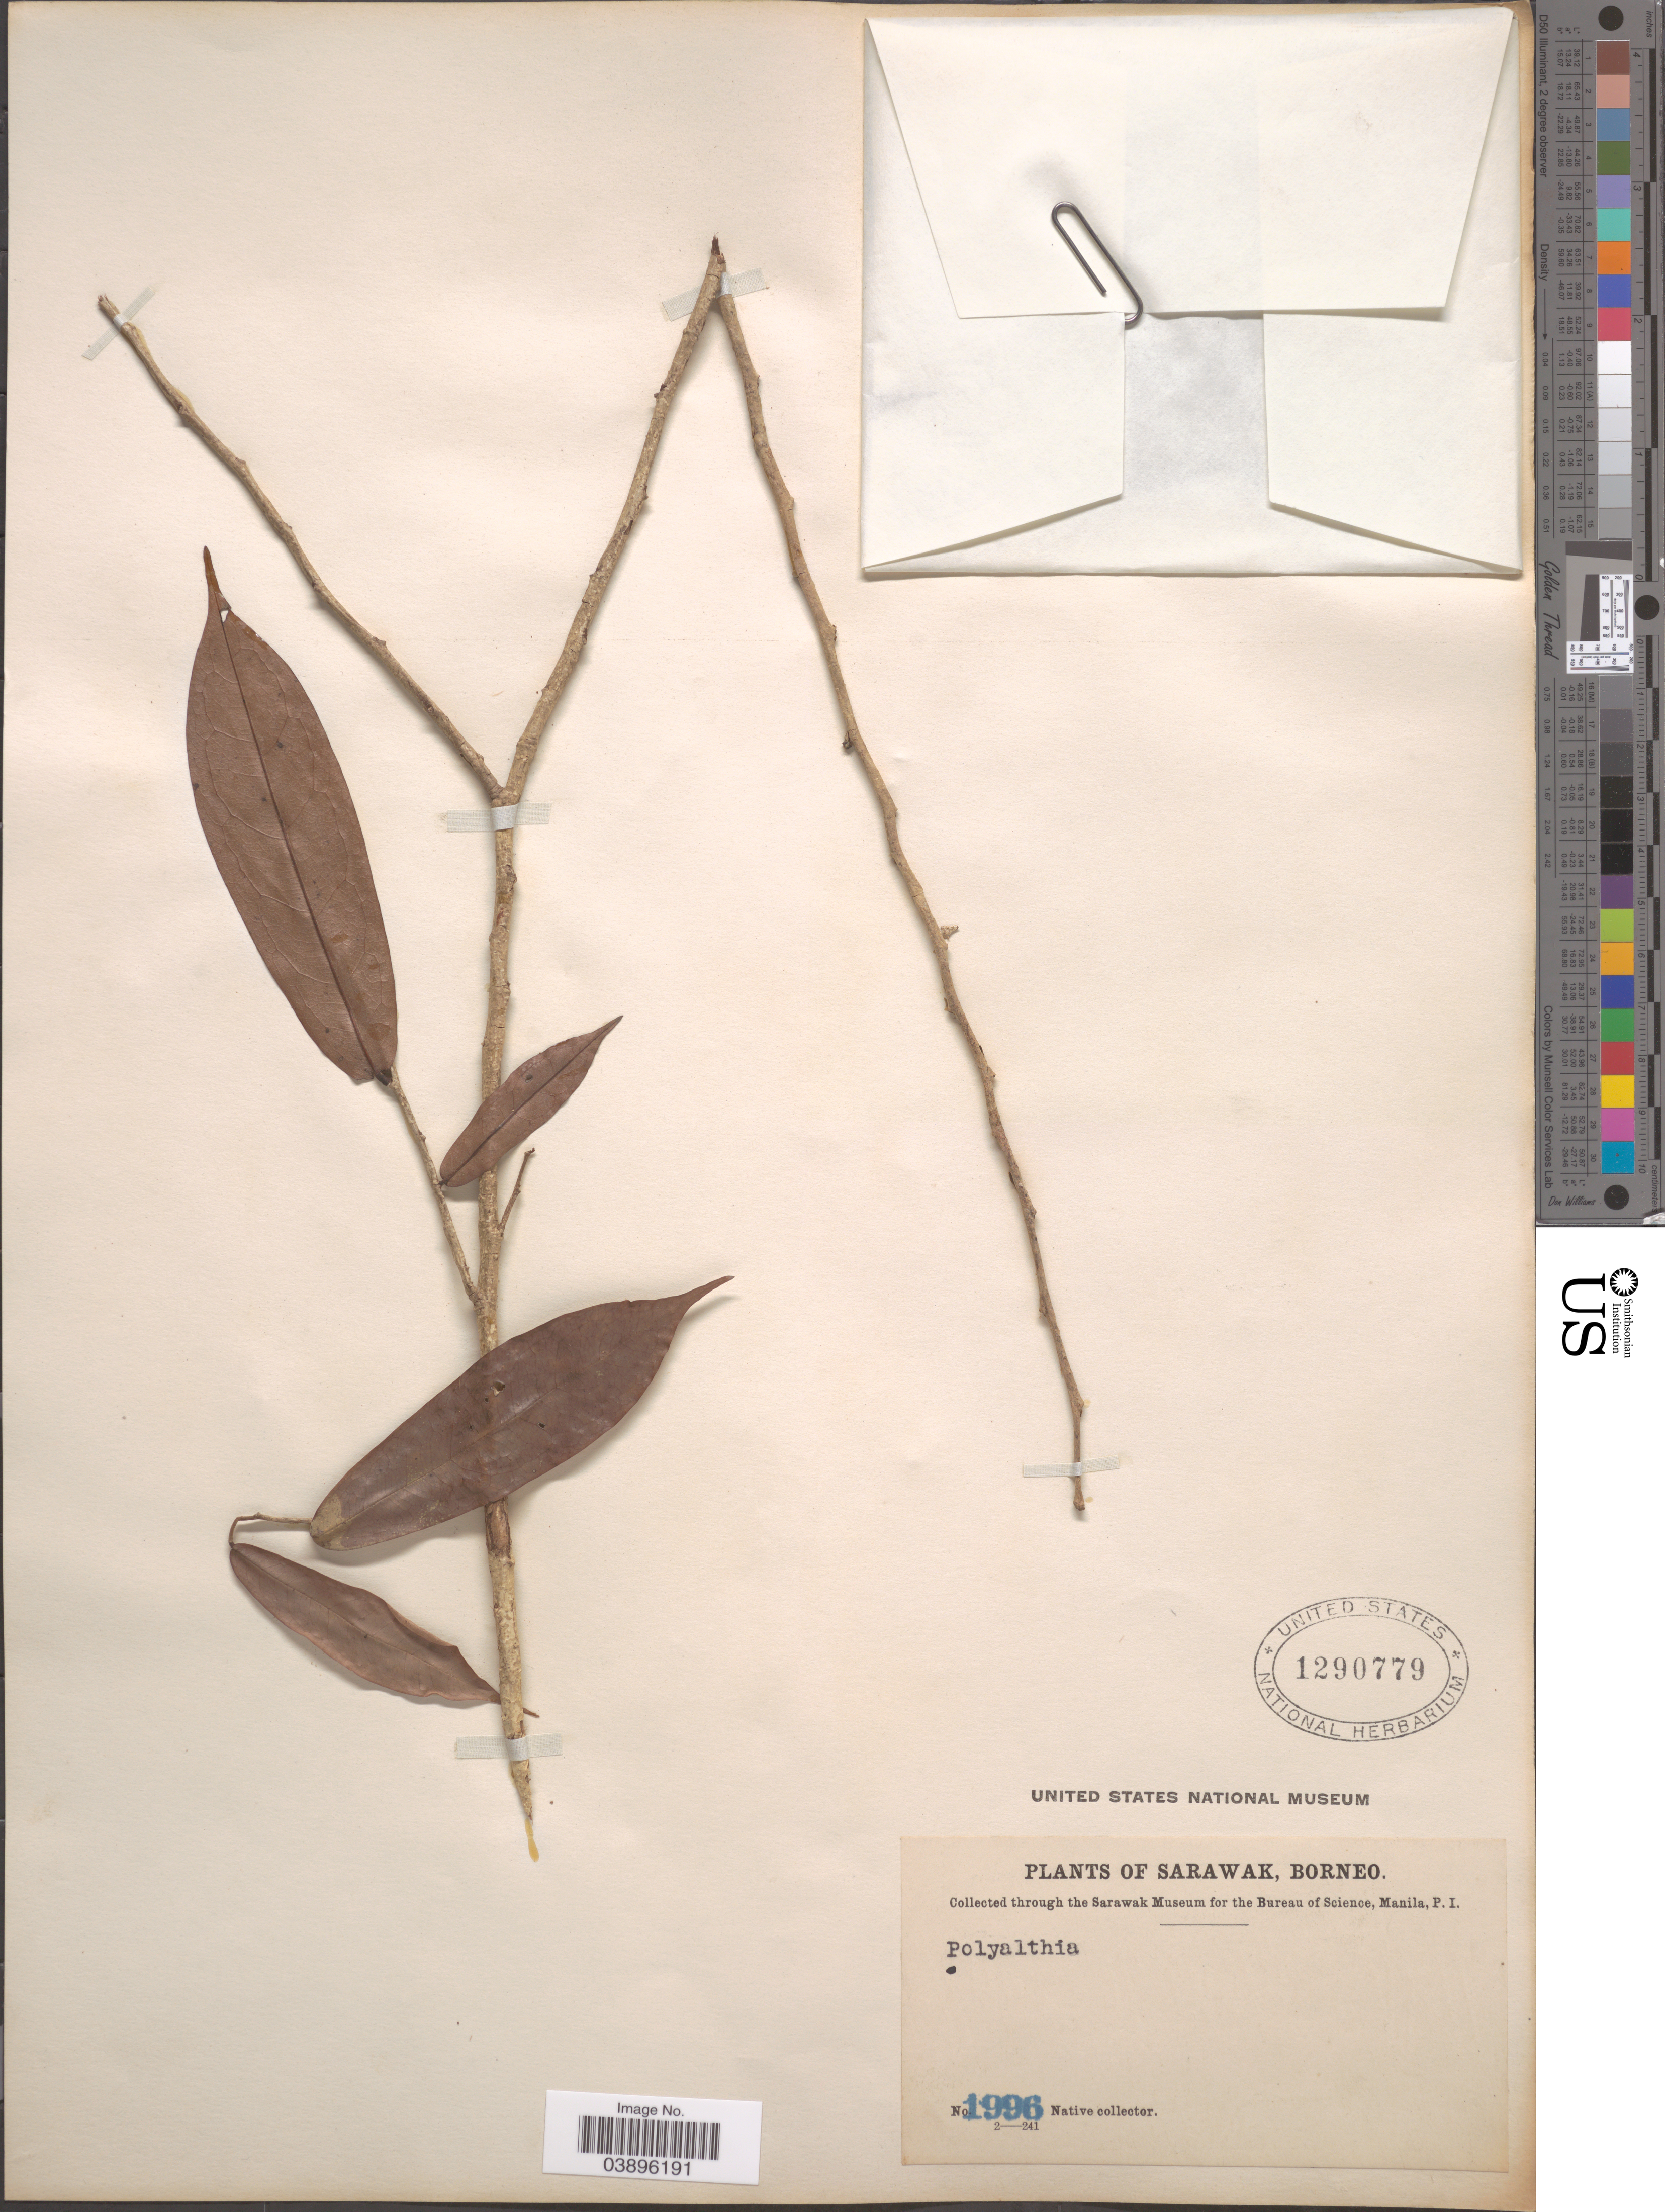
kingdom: Plantae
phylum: Tracheophyta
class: Magnoliopsida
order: Magnoliales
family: Annonaceae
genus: Polyalthia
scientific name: Polyalthia sp.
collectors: Native collector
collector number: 1996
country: Malaysia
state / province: Sarawak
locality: Borneo.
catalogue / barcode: US 1290779